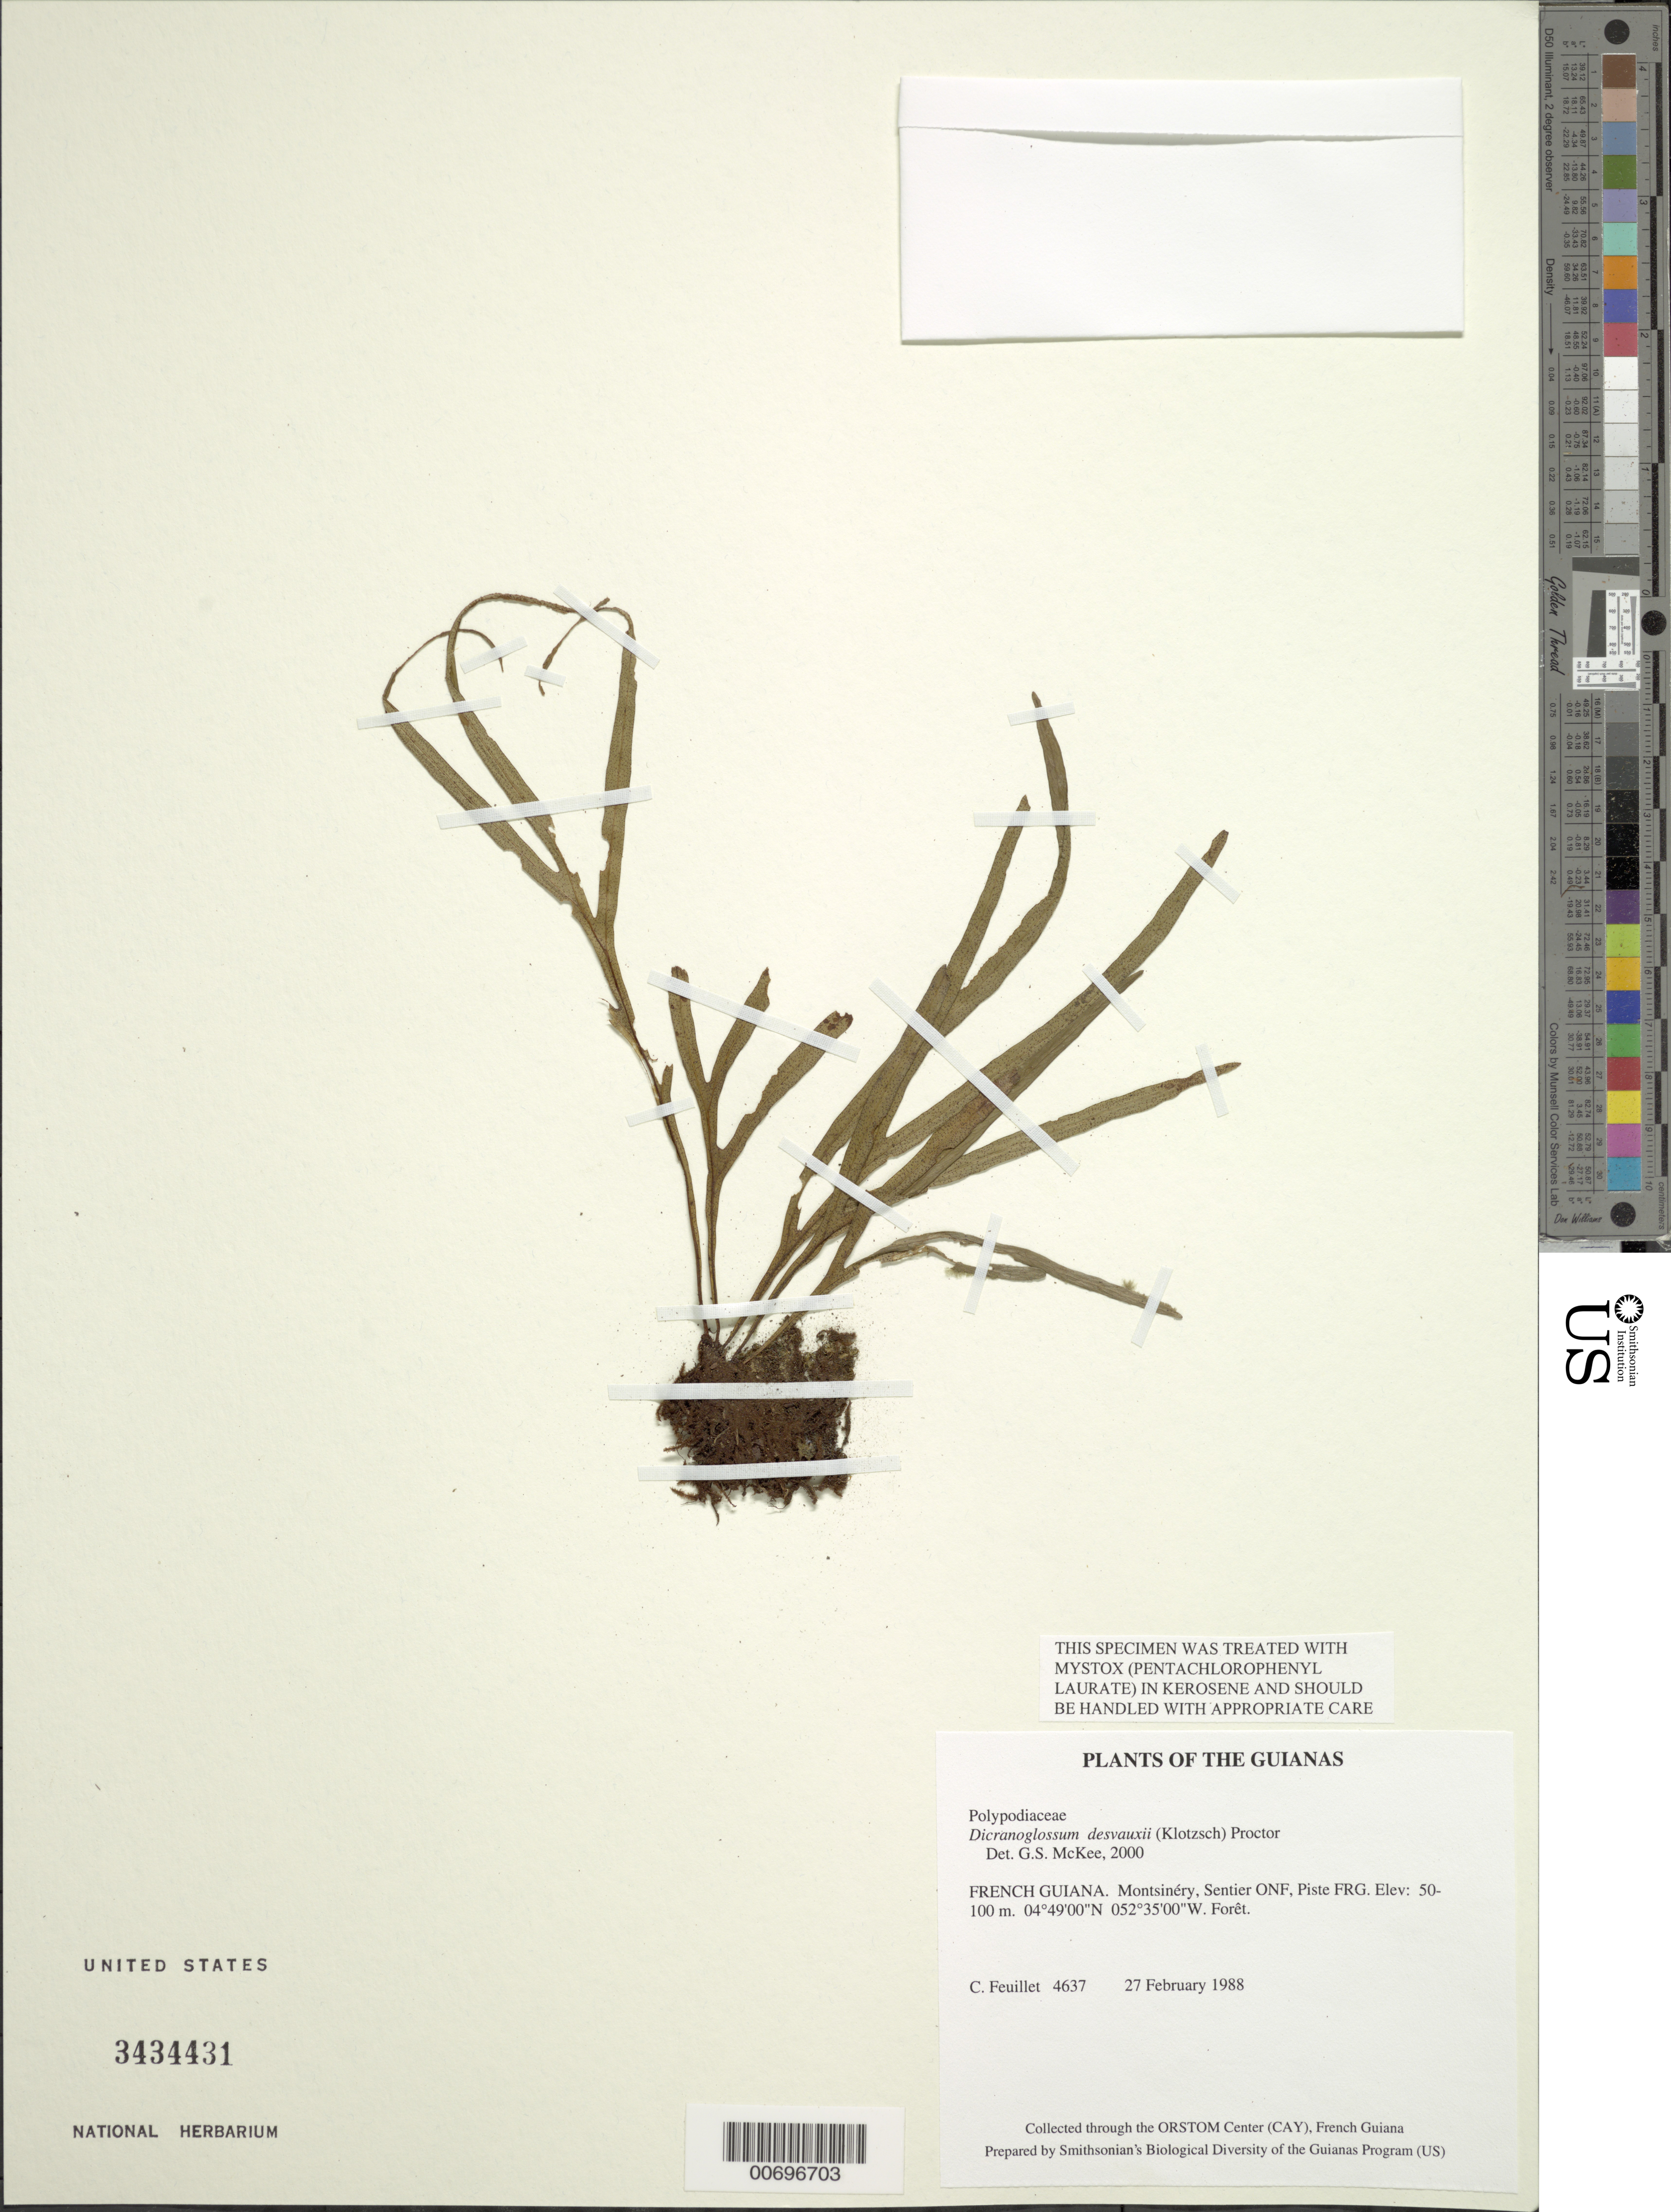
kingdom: Plantae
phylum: Tracheophyta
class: Polypodiopsida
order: Polypodiales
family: Polypodiaceae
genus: Pleopeltis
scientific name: Pleopeltis desvauxii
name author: (Klotzsch) Salino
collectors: C. Feuillet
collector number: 4637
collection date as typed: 27-Feb-88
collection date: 1988-02-27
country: French Guiana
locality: Montsinéry, Sentier ONF, Piste FRG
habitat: Forêt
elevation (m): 50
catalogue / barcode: US 3434431